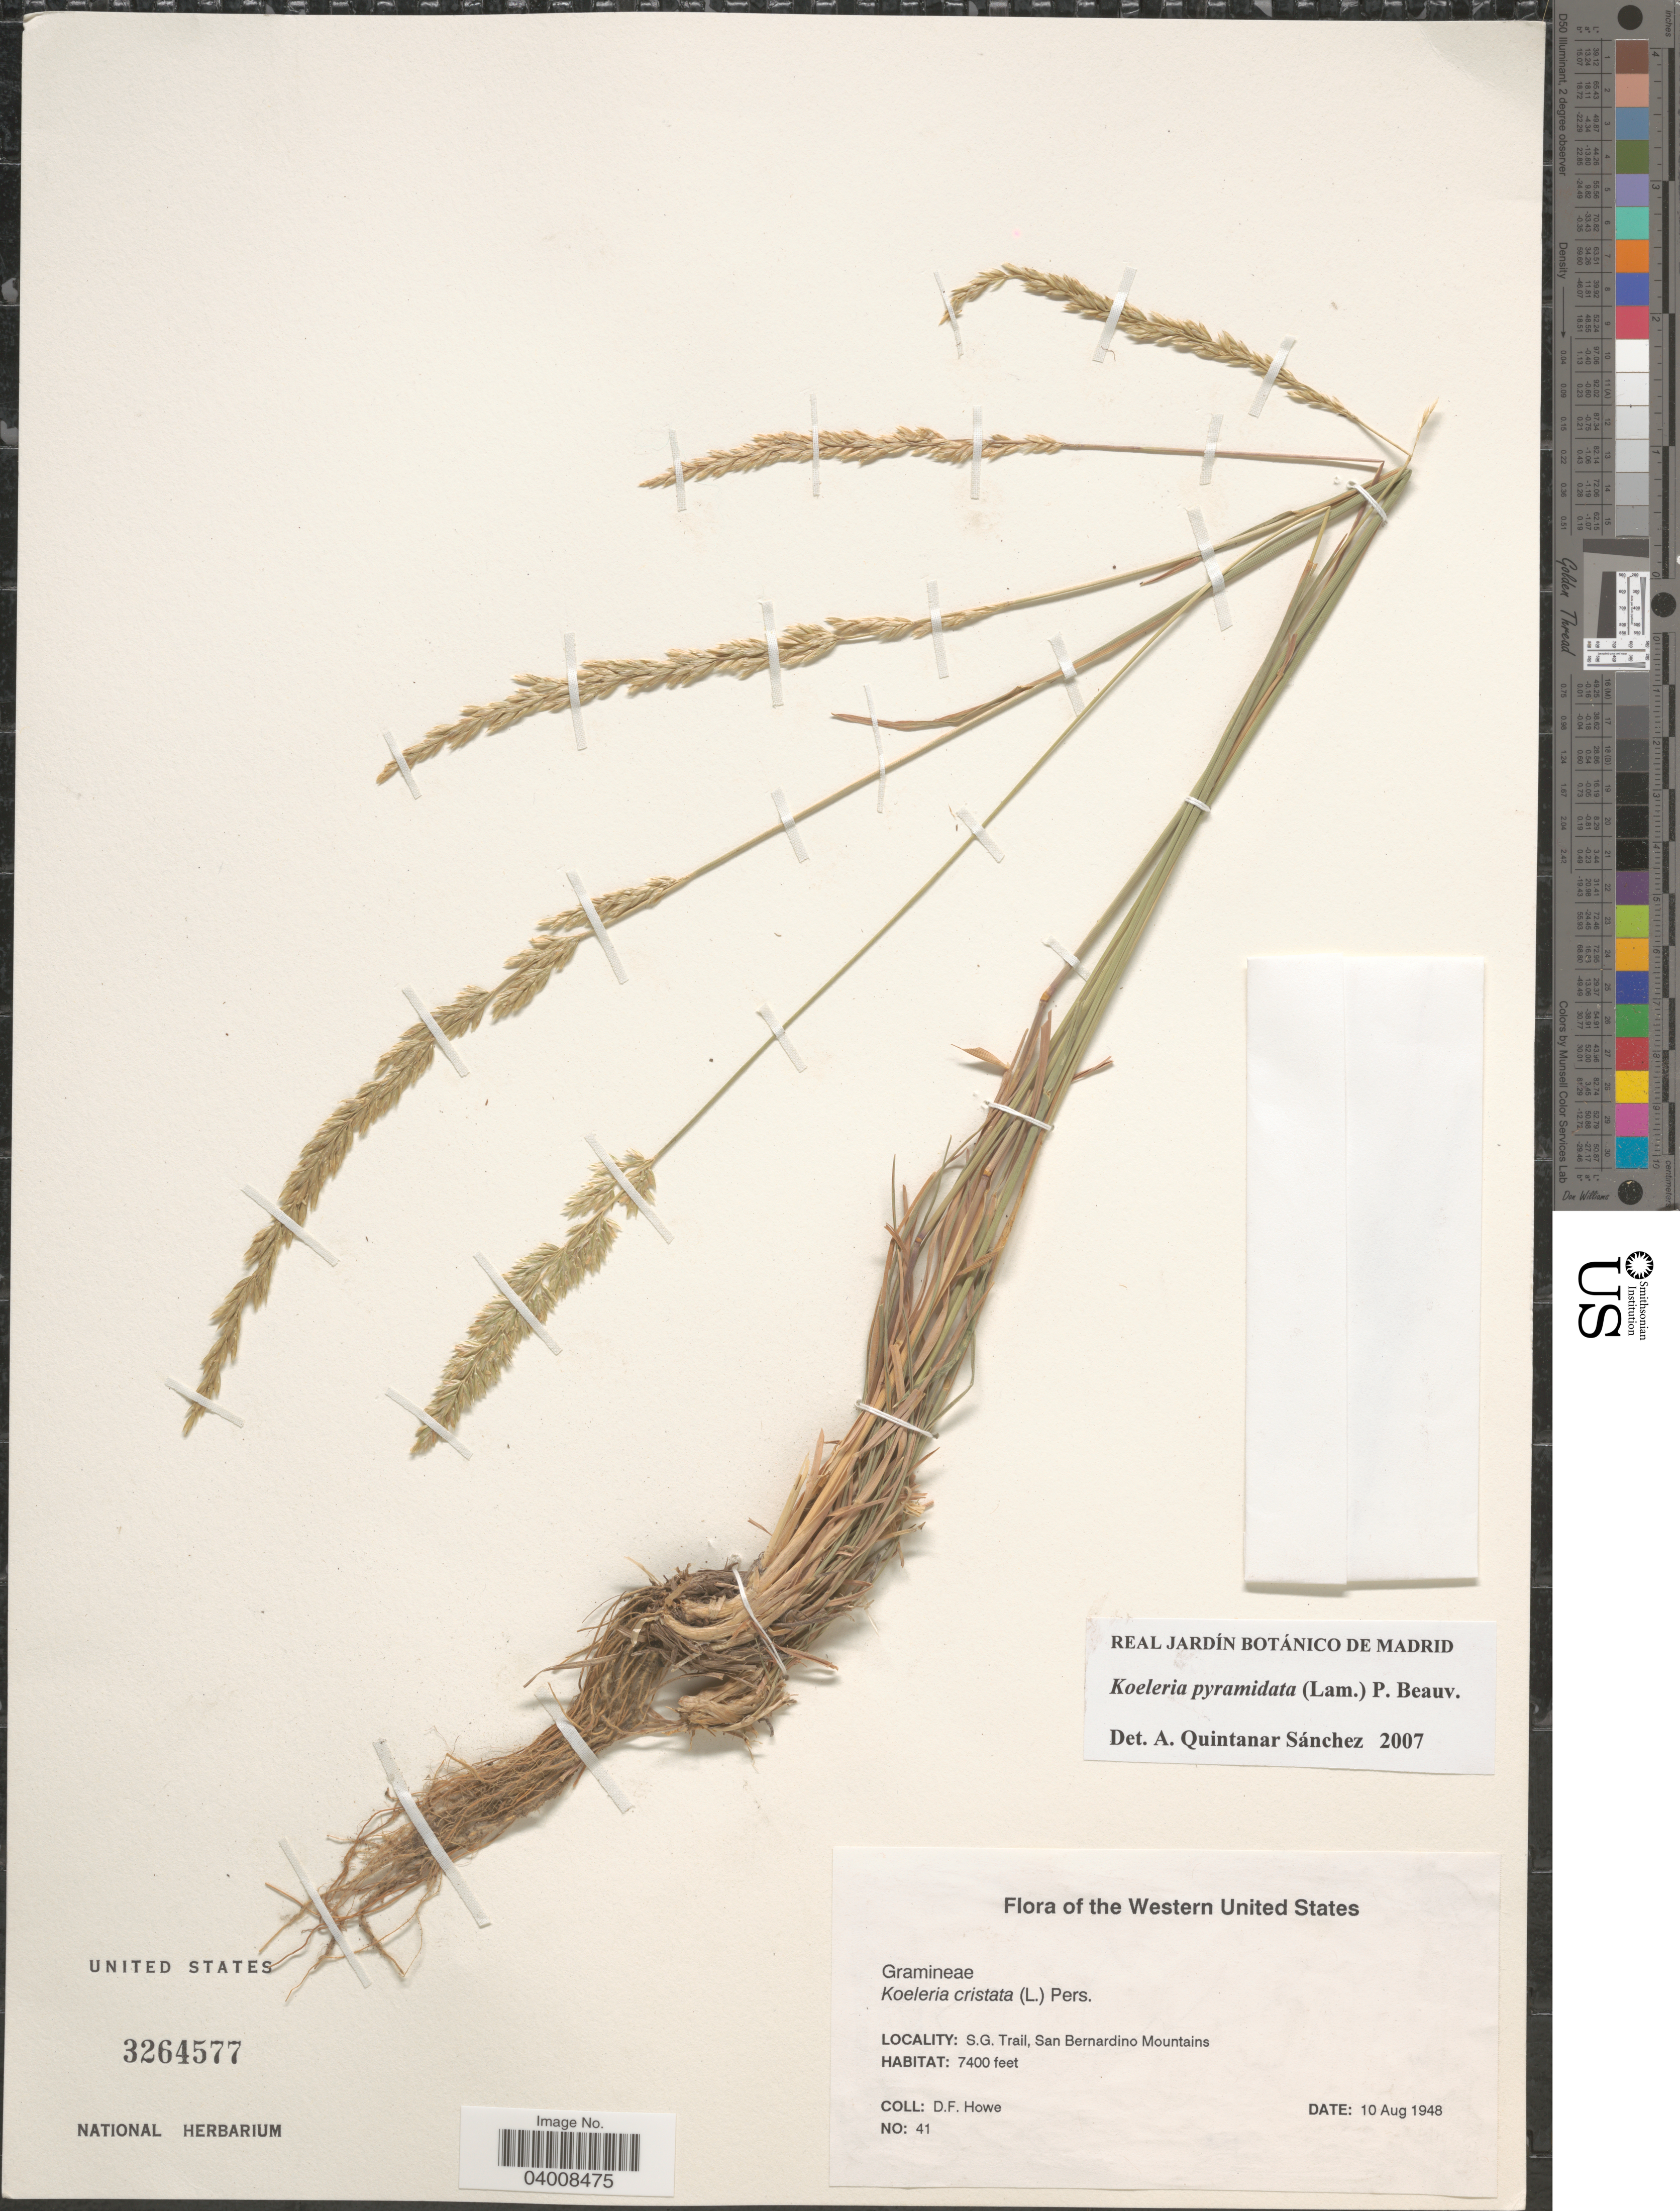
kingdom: Plantae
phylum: Tracheophyta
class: Liliopsida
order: Poales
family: Poaceae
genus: Koeleria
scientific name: Koeleria pyramidata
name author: (Lam.) P. Beauv.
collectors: D. Howe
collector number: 41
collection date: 1948-08-10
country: United States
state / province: California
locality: Western United States. S.G. Trail, San Bernardino Mountains.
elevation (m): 2256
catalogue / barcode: US 3264577